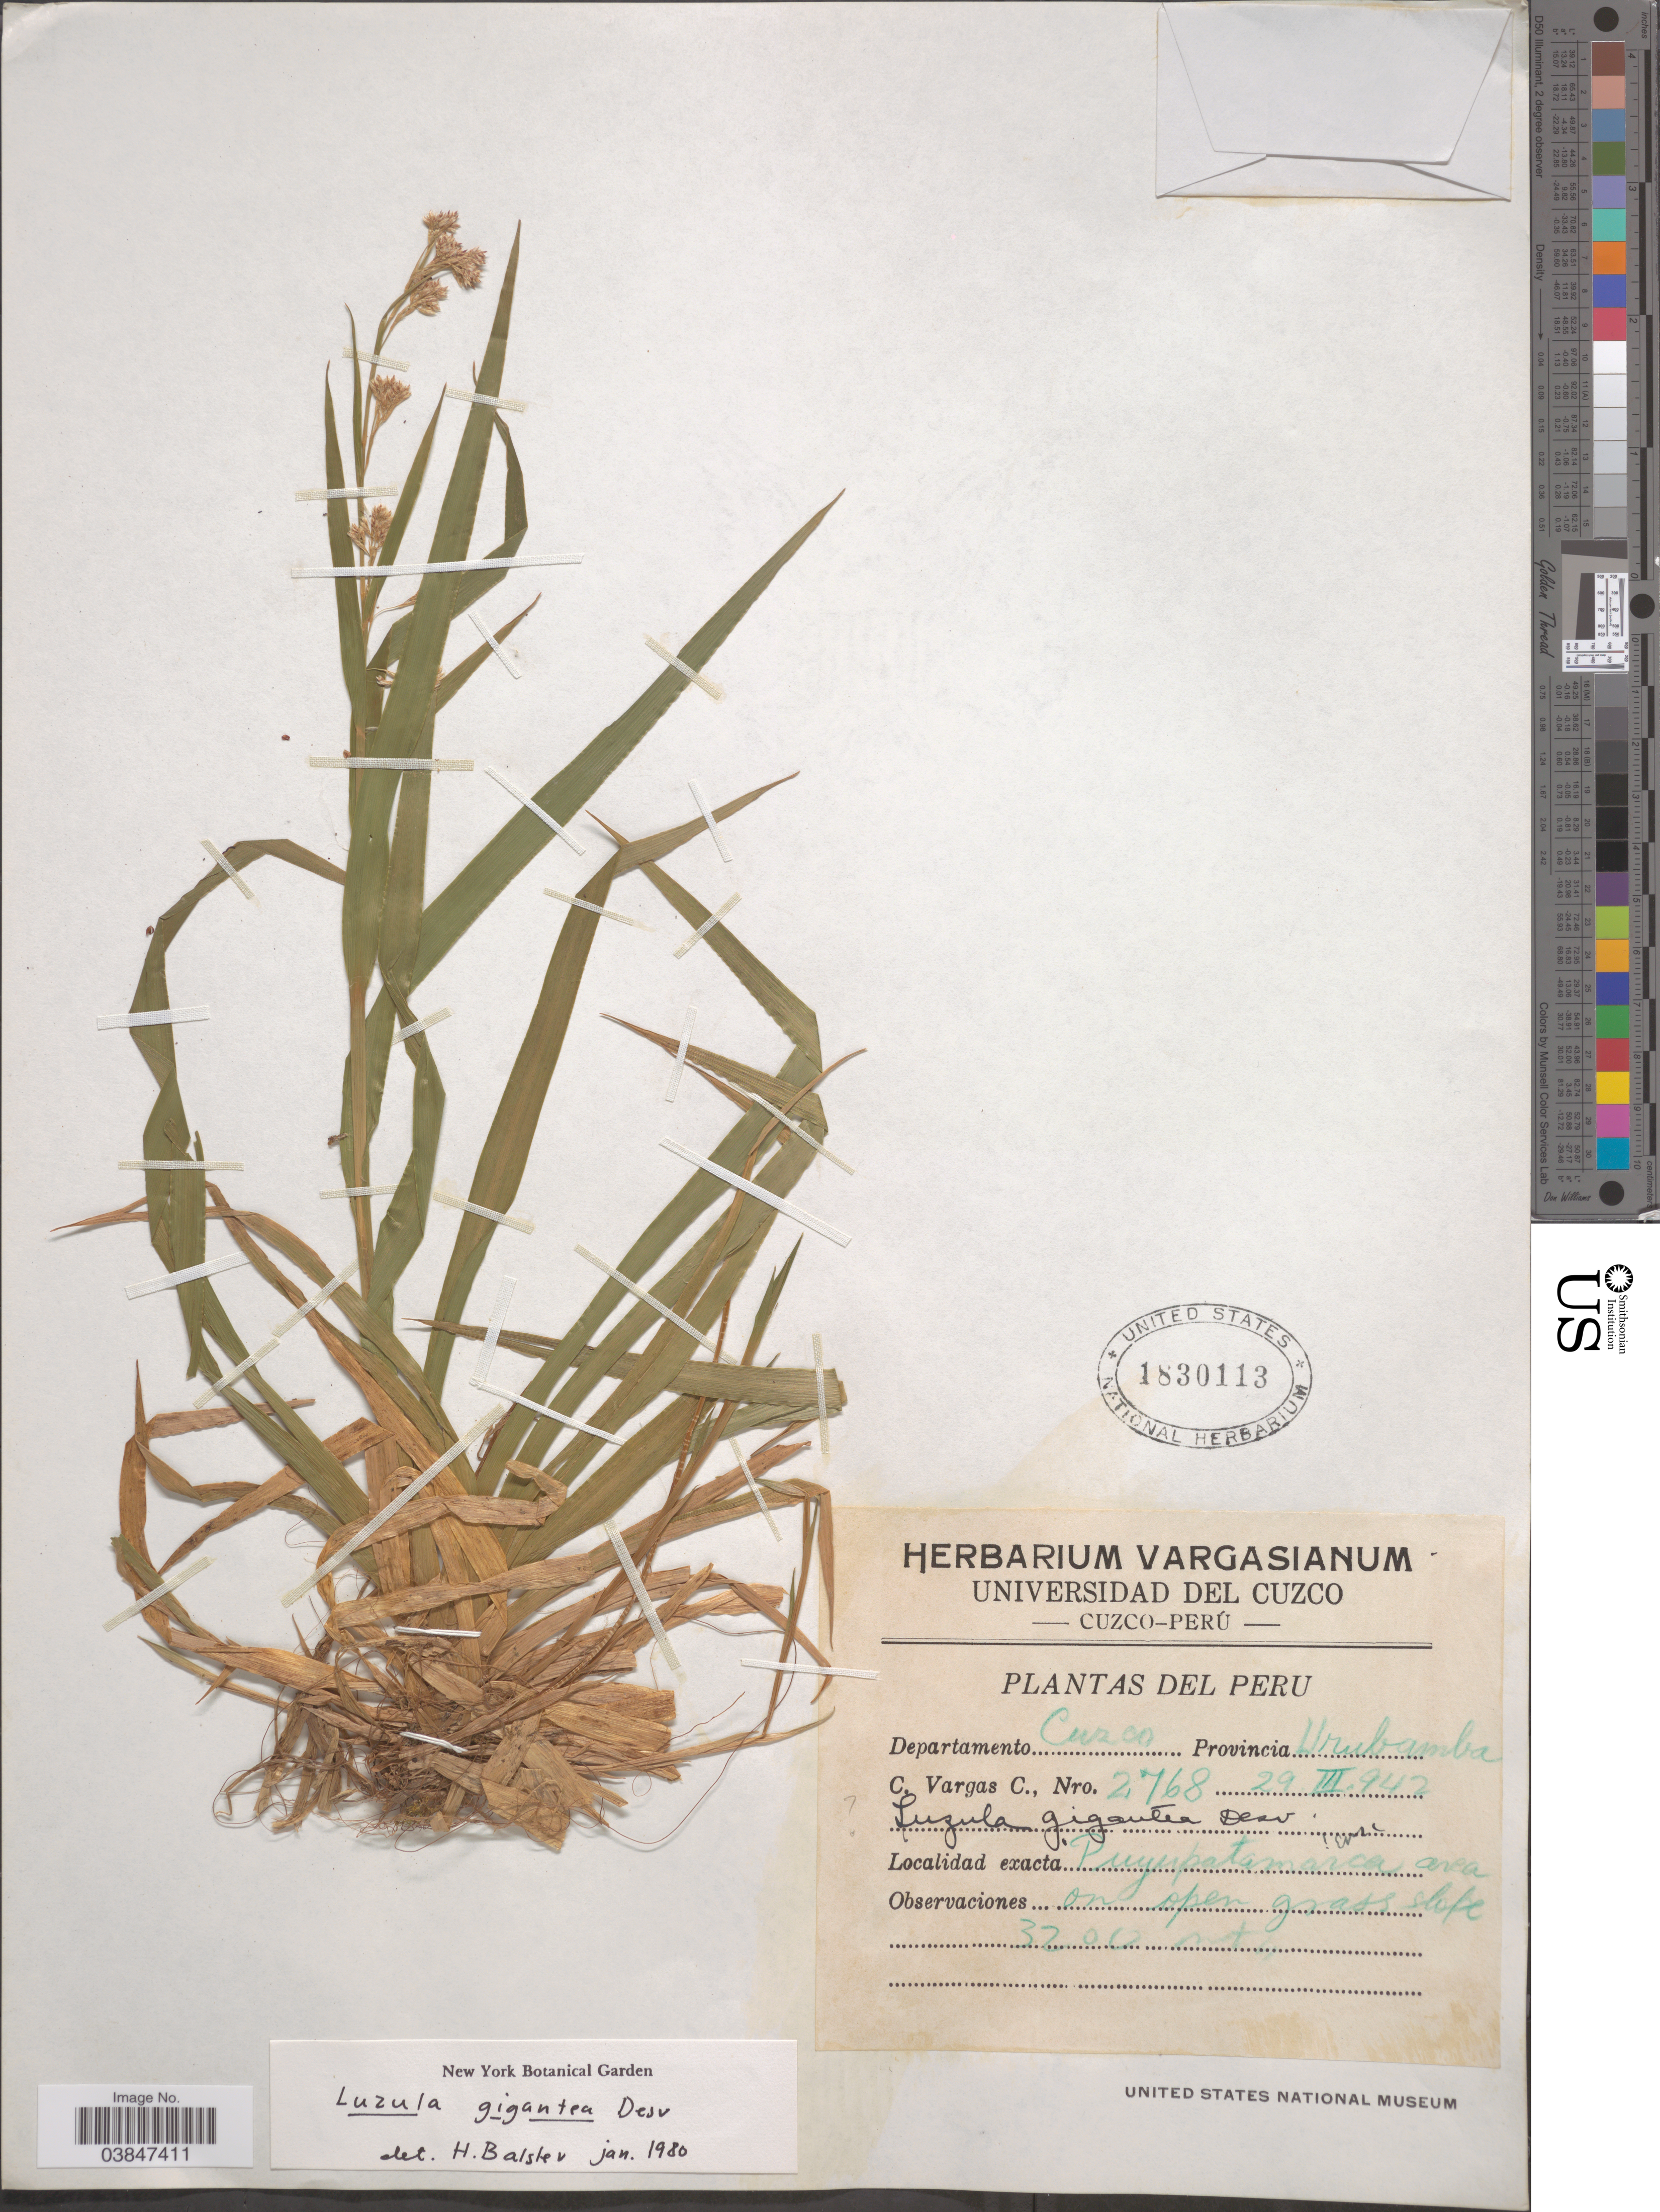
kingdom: Plantae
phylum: Tracheophyta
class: Liliopsida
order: Poales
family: Juncaceae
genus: Luzula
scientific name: Luzula gigantea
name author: Desv.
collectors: C. Vargas Calderón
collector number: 2768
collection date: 1942-03-29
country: Peru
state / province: Cusco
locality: Departamento Cuzco. Provincia Urubamba. Puyupatamarca arca.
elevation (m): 3200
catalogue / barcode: US 1830113